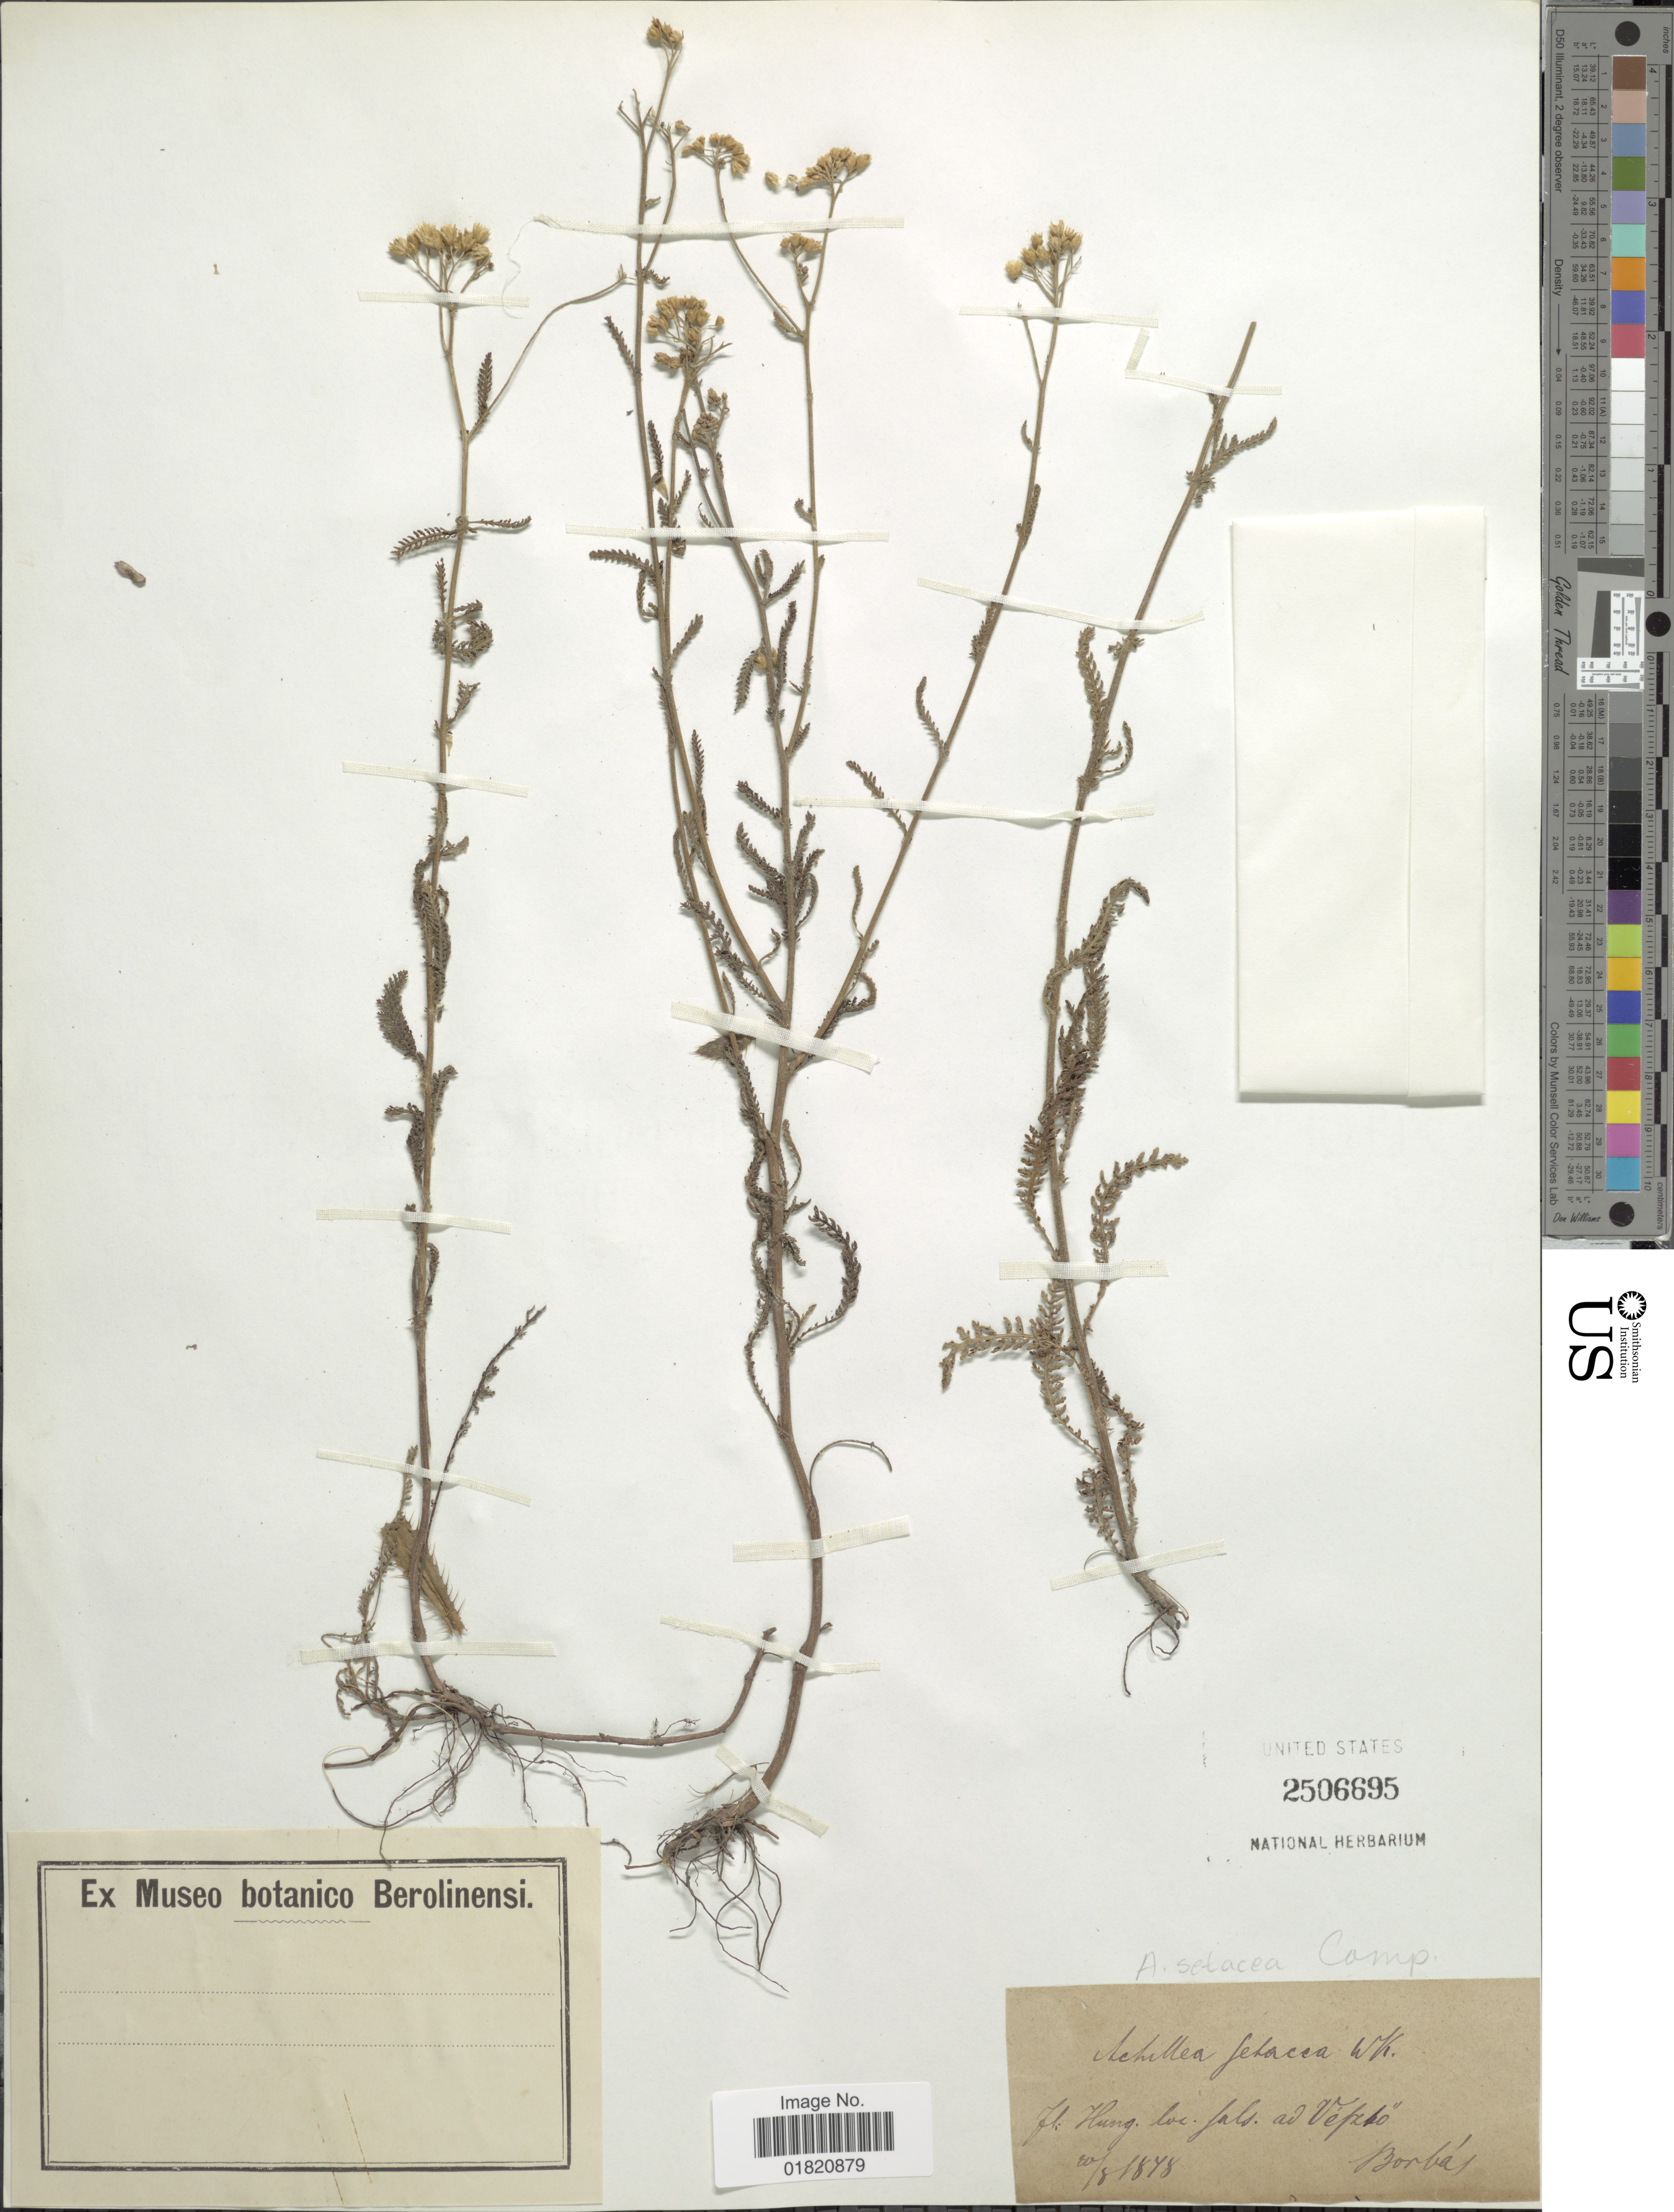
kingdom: Plantae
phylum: Tracheophyta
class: Magnoliopsida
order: Asterales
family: Asteraceae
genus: Achillea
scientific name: Achillea setacea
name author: Waldst. & Kit.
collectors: V. von Borbás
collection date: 1878-08-20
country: Hungary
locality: Fals ad Vépzso [interpreted]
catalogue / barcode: US 2506695